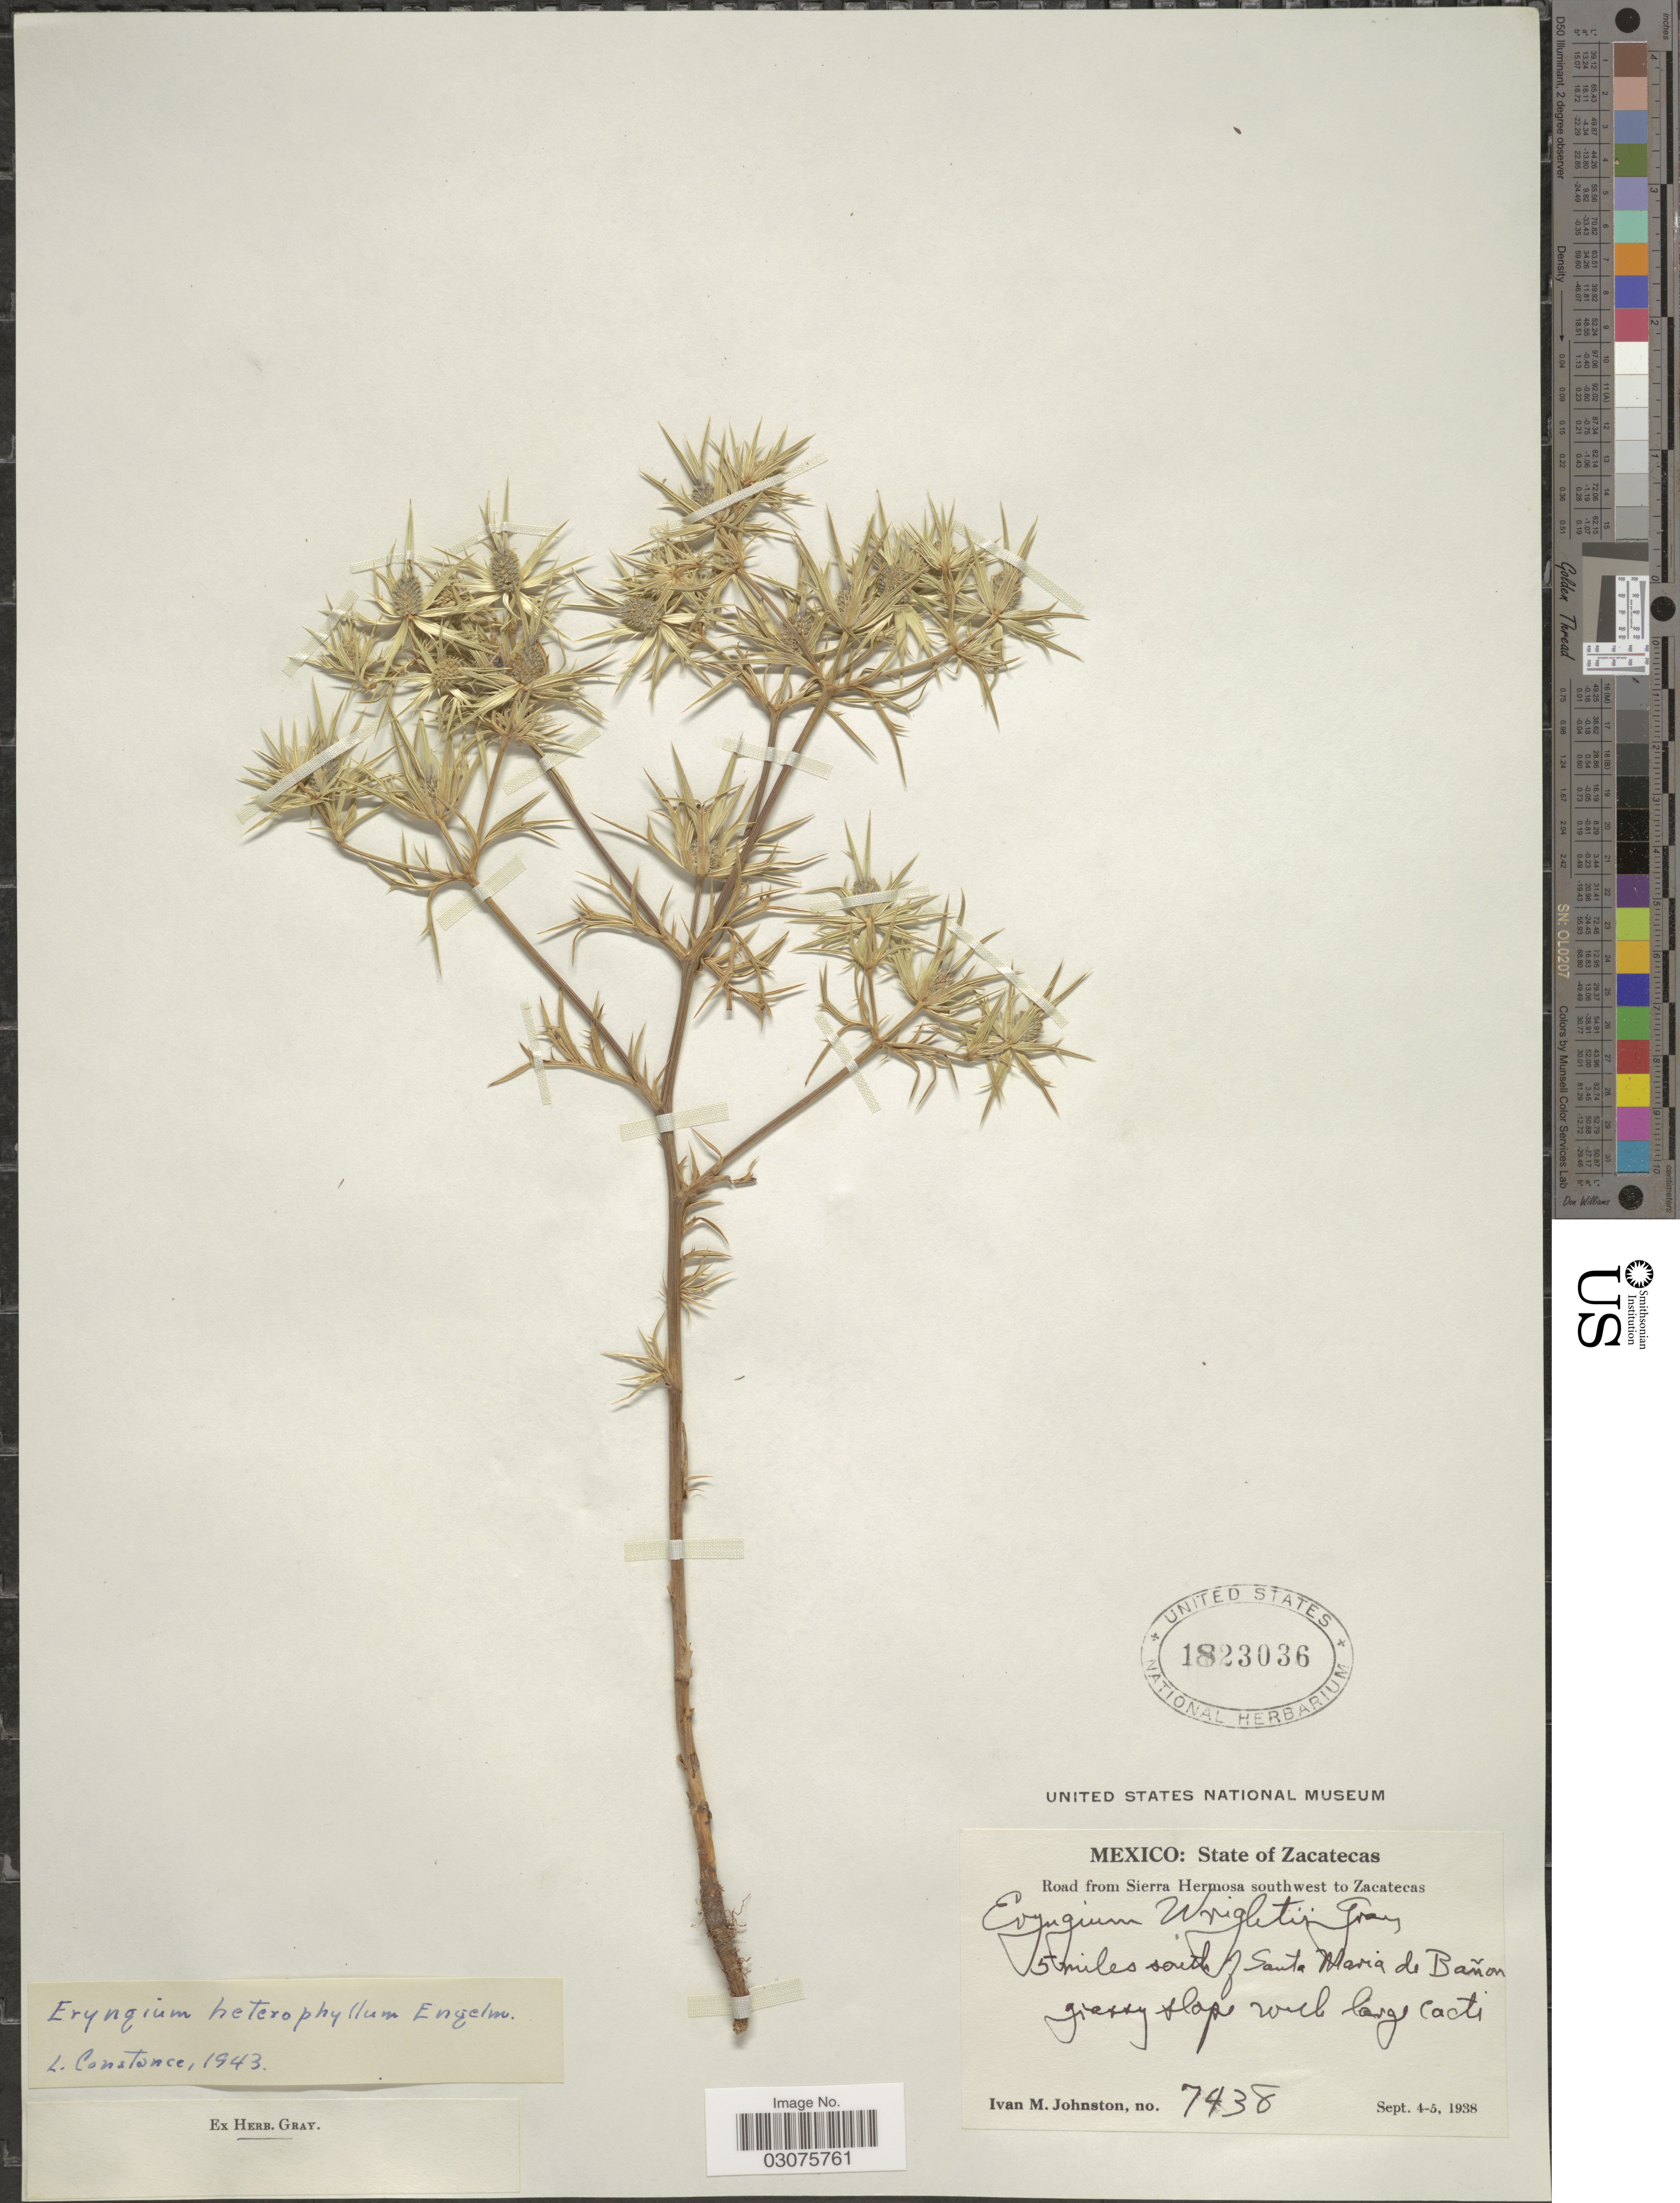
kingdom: Plantae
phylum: Tracheophyta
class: Magnoliopsida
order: Apiales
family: Apiaceae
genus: Eryngium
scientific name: Eryngium heterophyllum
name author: Engelm.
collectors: I.M. Johnston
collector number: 7438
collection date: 1938-09-04/1938-09-05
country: Mexico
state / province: Zacatecas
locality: Road from Sierra Hermosa southwest to Zacatecas. 5 miles south of Santa Maria de Bañon,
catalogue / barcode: US 1823036